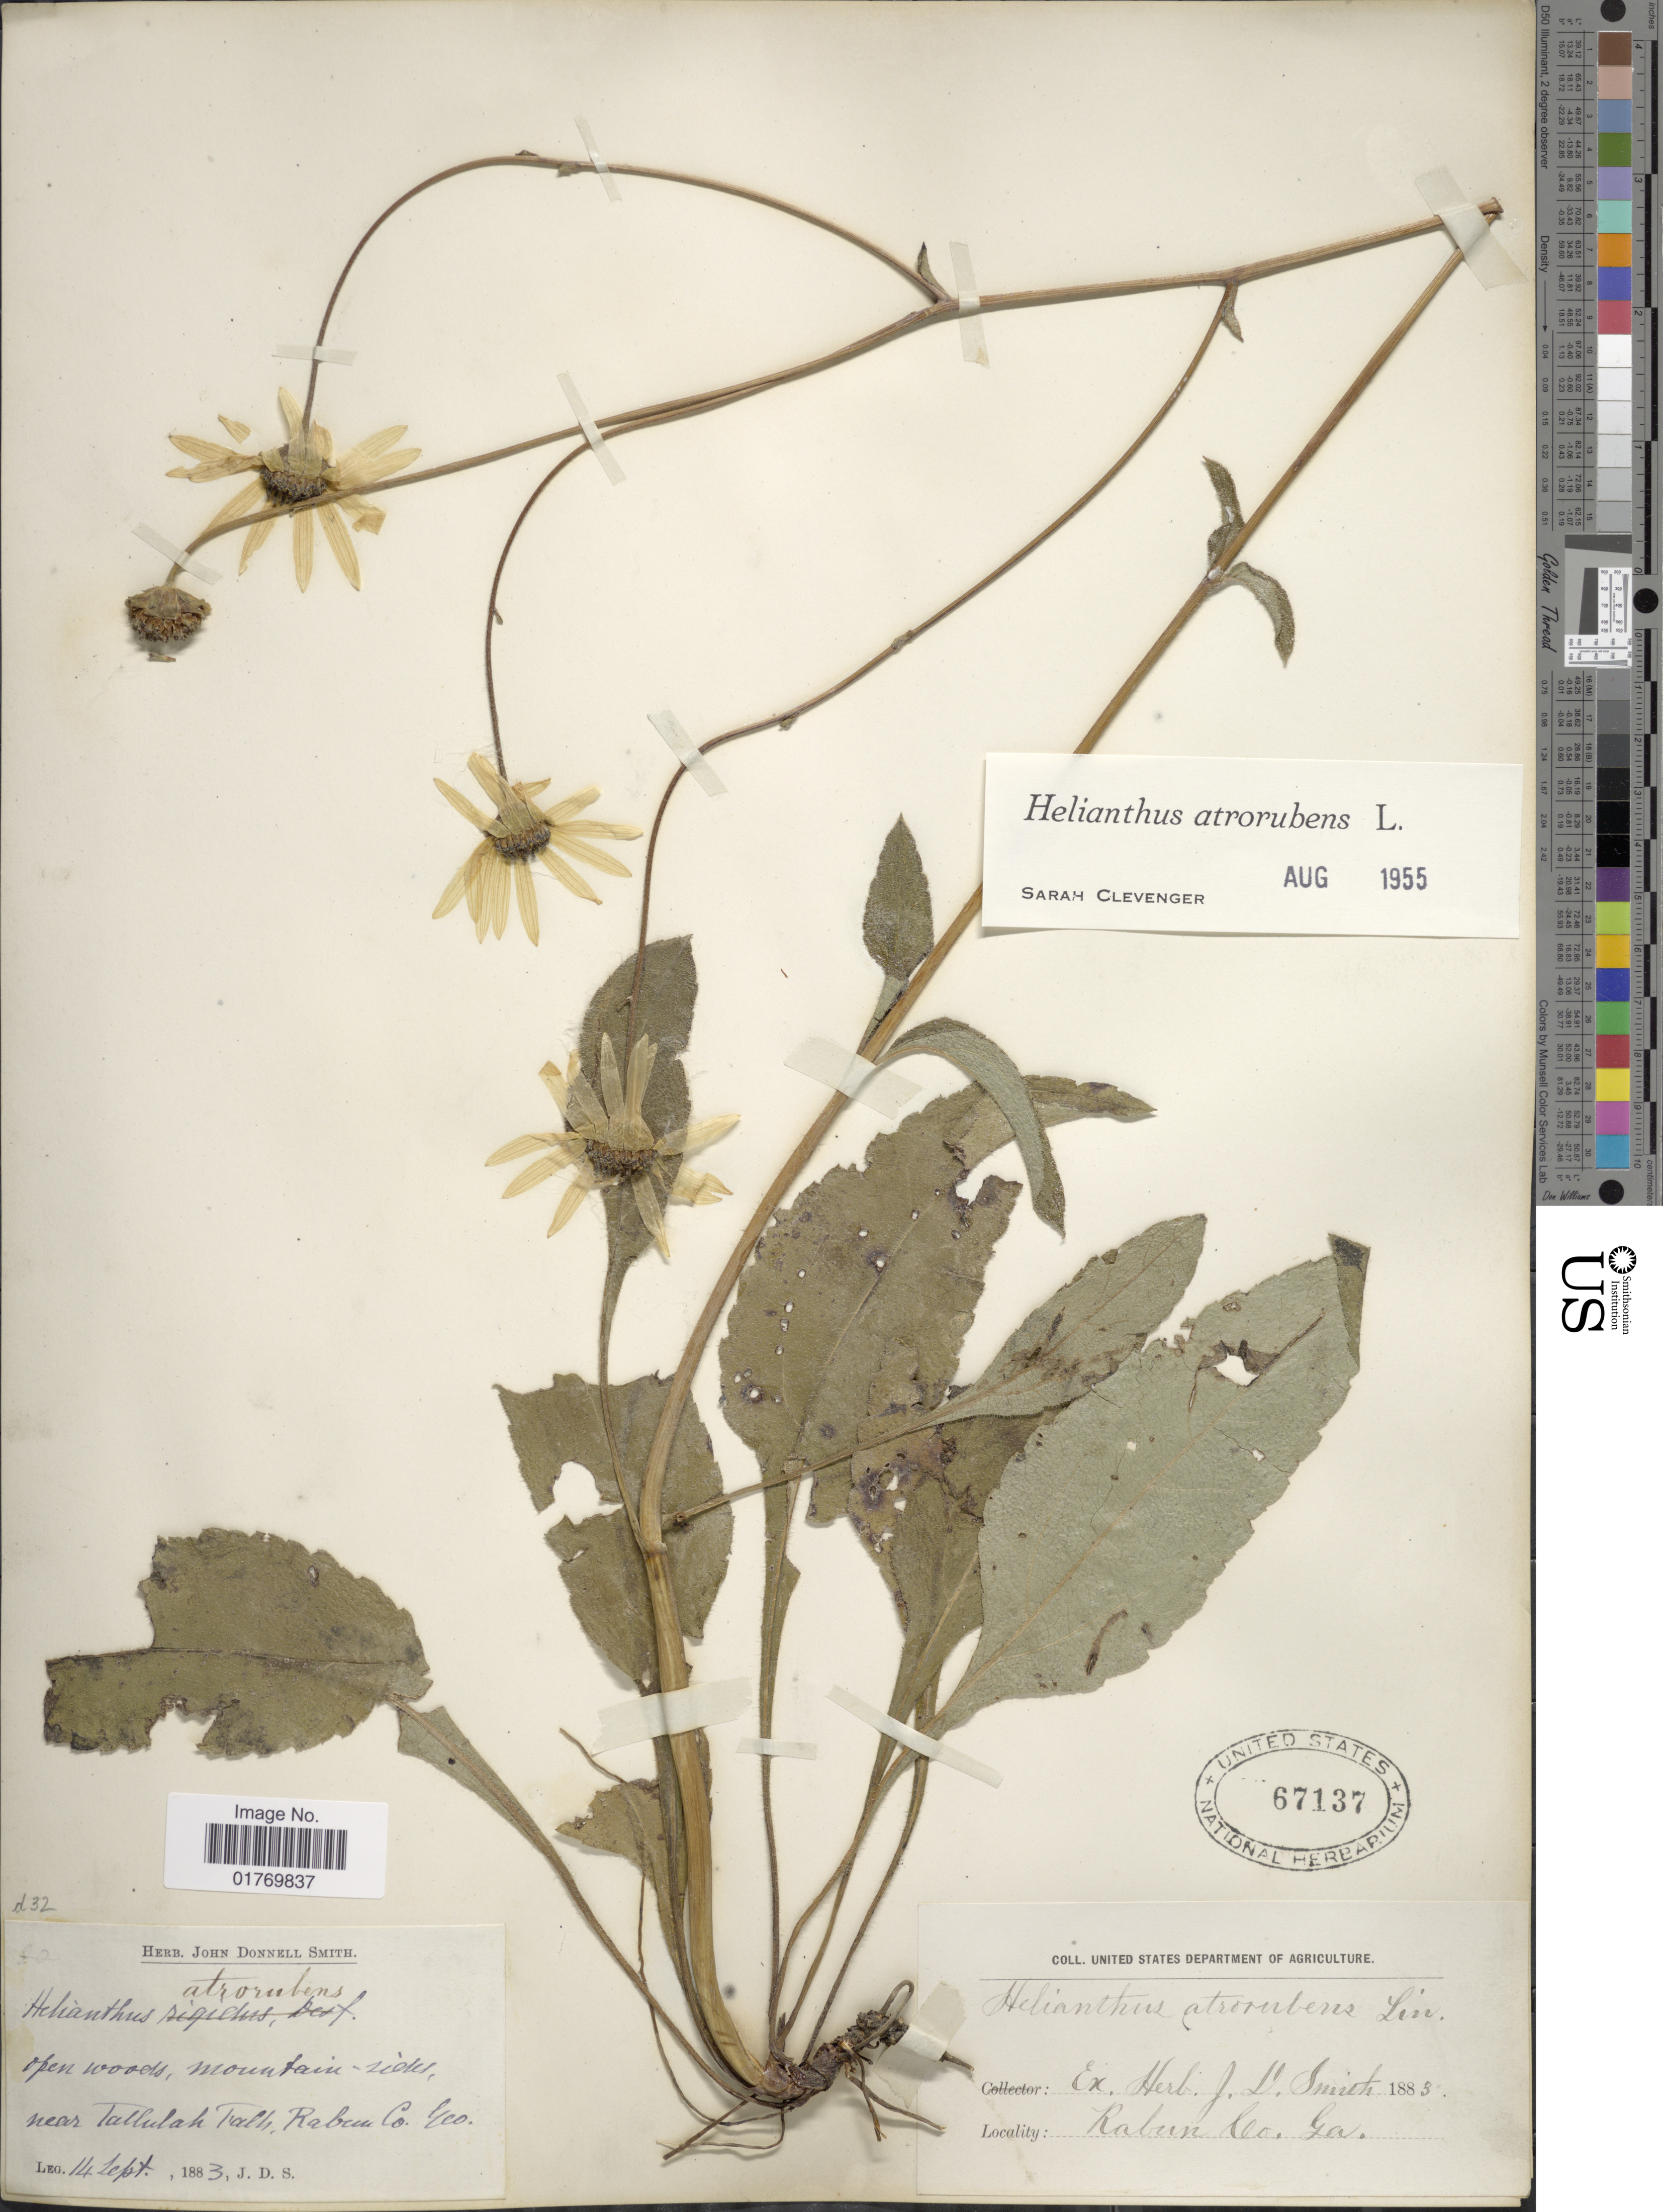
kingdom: Plantae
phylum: Tracheophyta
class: Magnoliopsida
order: Asterales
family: Asteraceae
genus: Helianthus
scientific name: Helianthus atrorubens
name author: L.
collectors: J. Donnell Smith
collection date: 1883-09-24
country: United States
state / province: Georgia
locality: Near Tallulah Falls, Rabun Co.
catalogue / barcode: US 67137